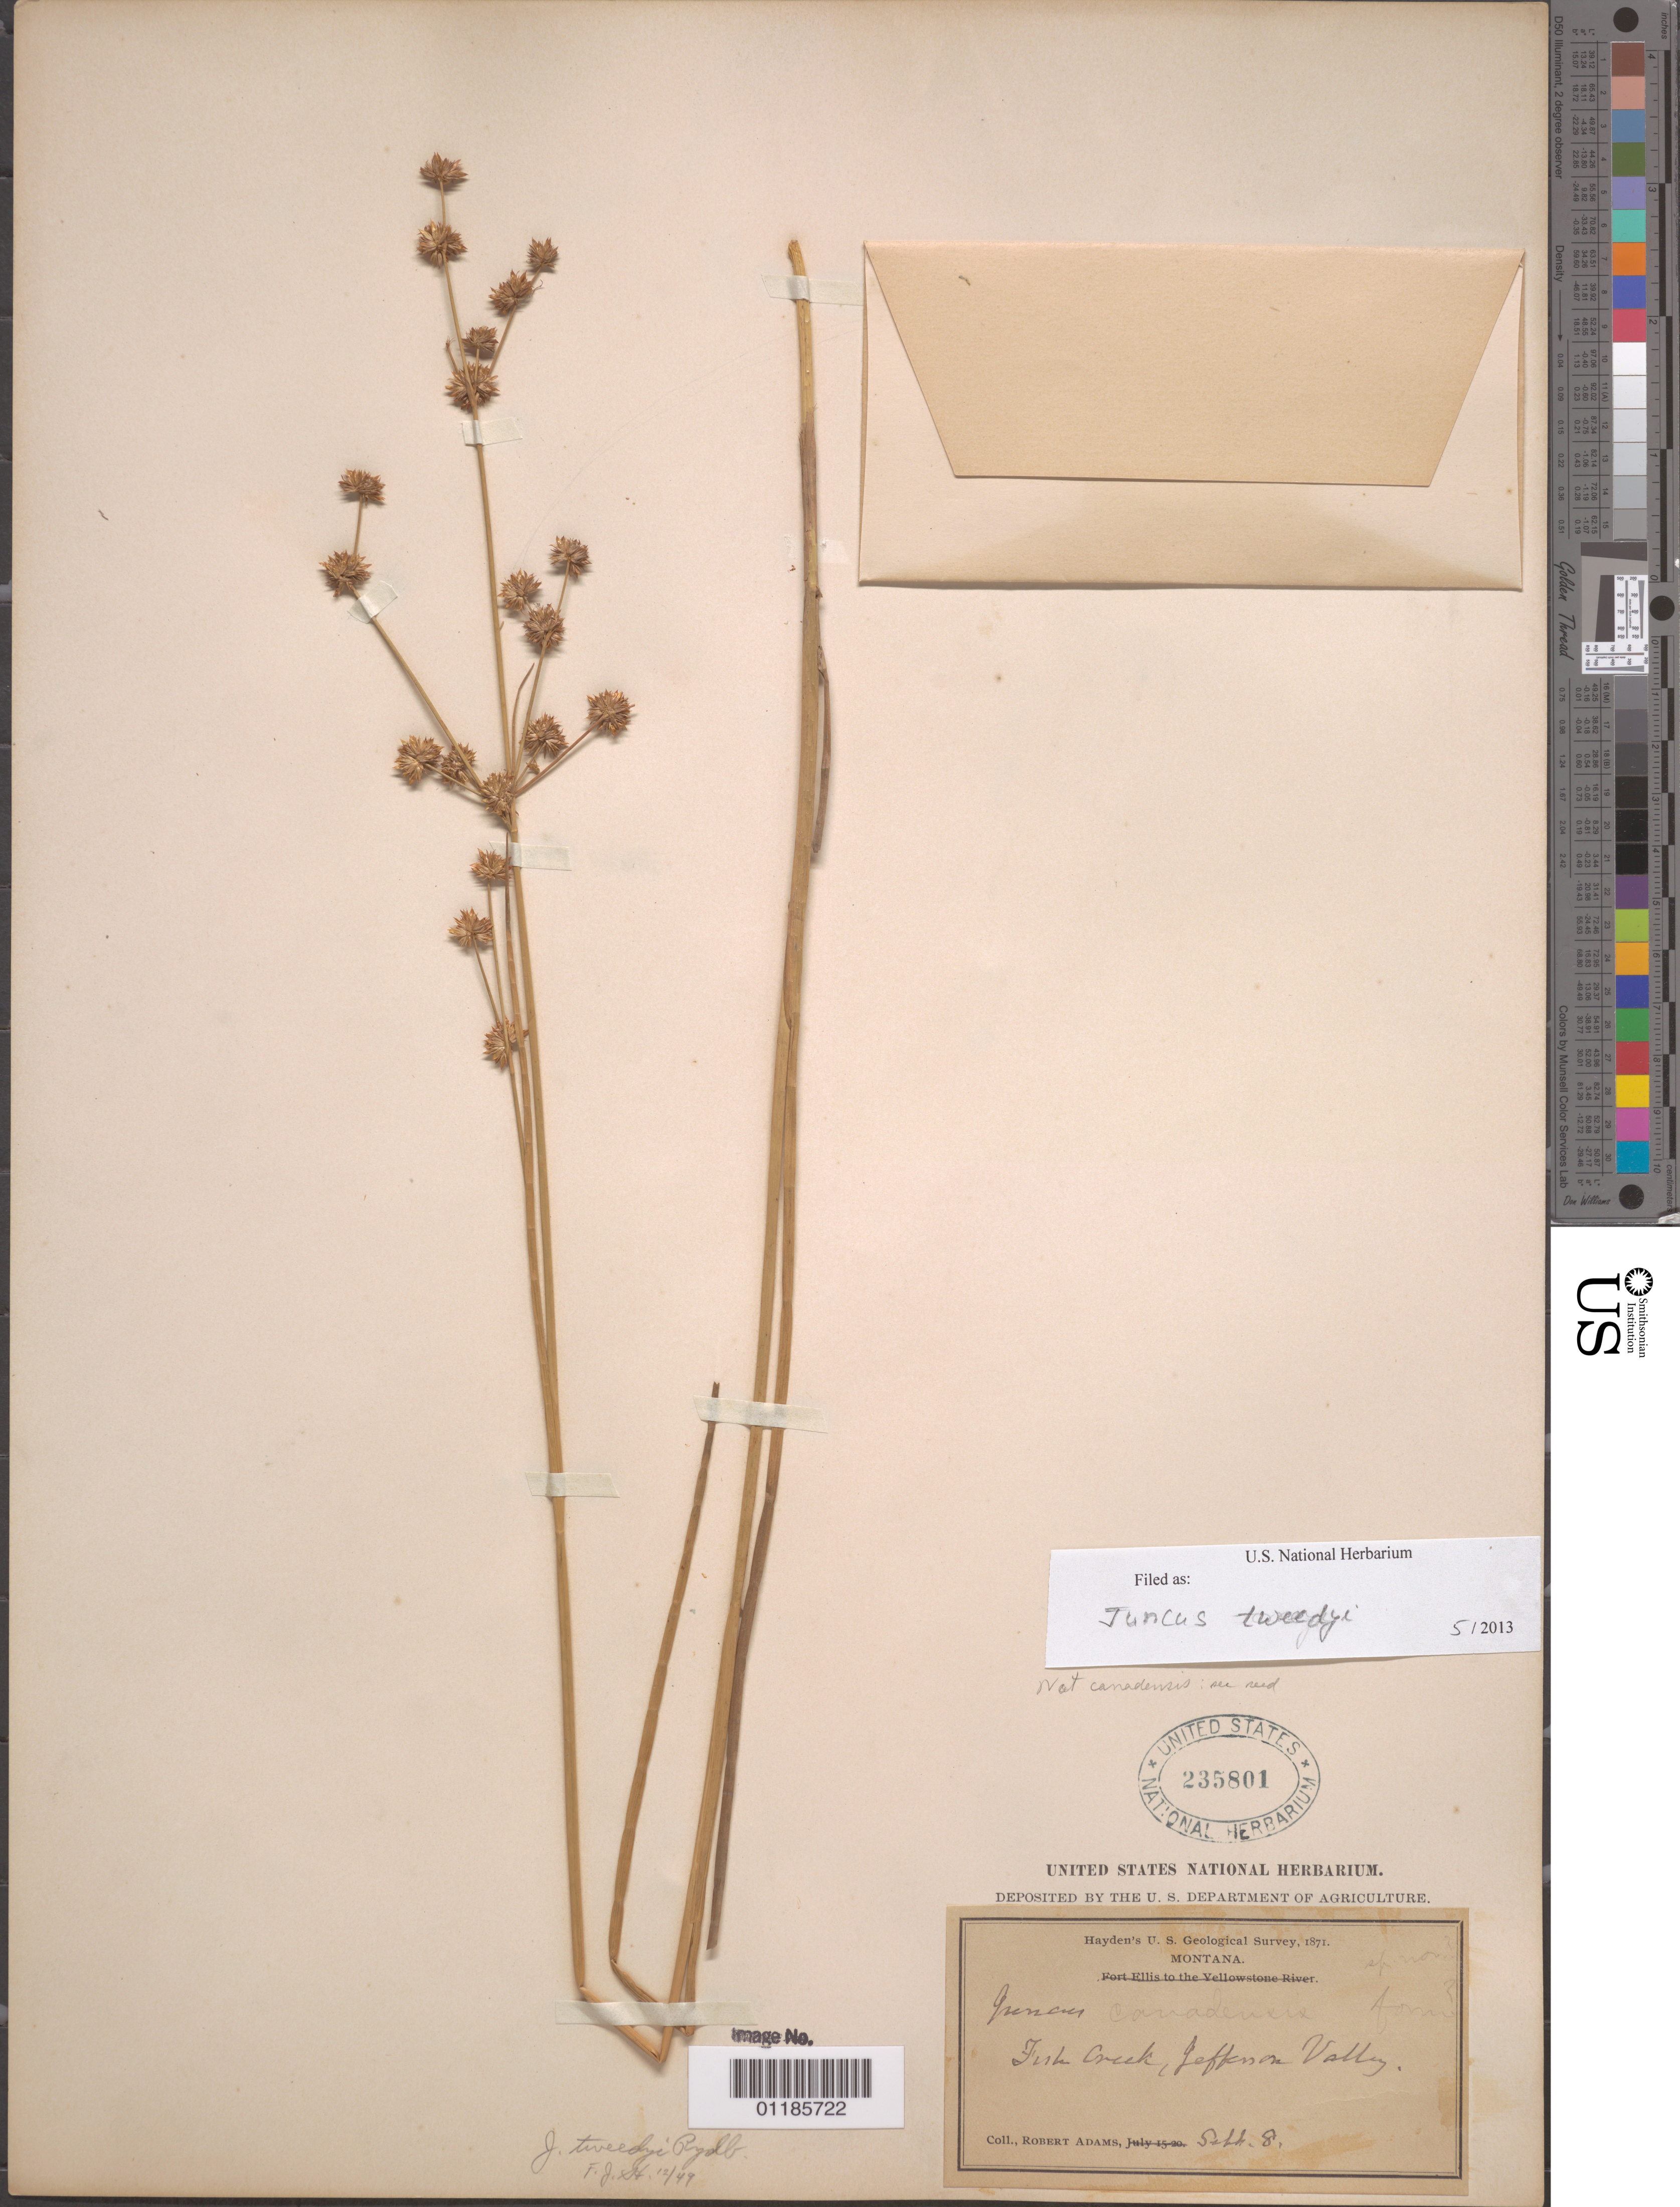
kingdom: Plantae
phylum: Tracheophyta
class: Liliopsida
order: Poales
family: Juncaceae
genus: Juncus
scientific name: Juncus tweedyi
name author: Rydb.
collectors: R. Adams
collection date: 1871-09-08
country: United States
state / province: Montana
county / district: Jefferson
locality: Fish Creek, Jefferson Valley.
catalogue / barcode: US 235801